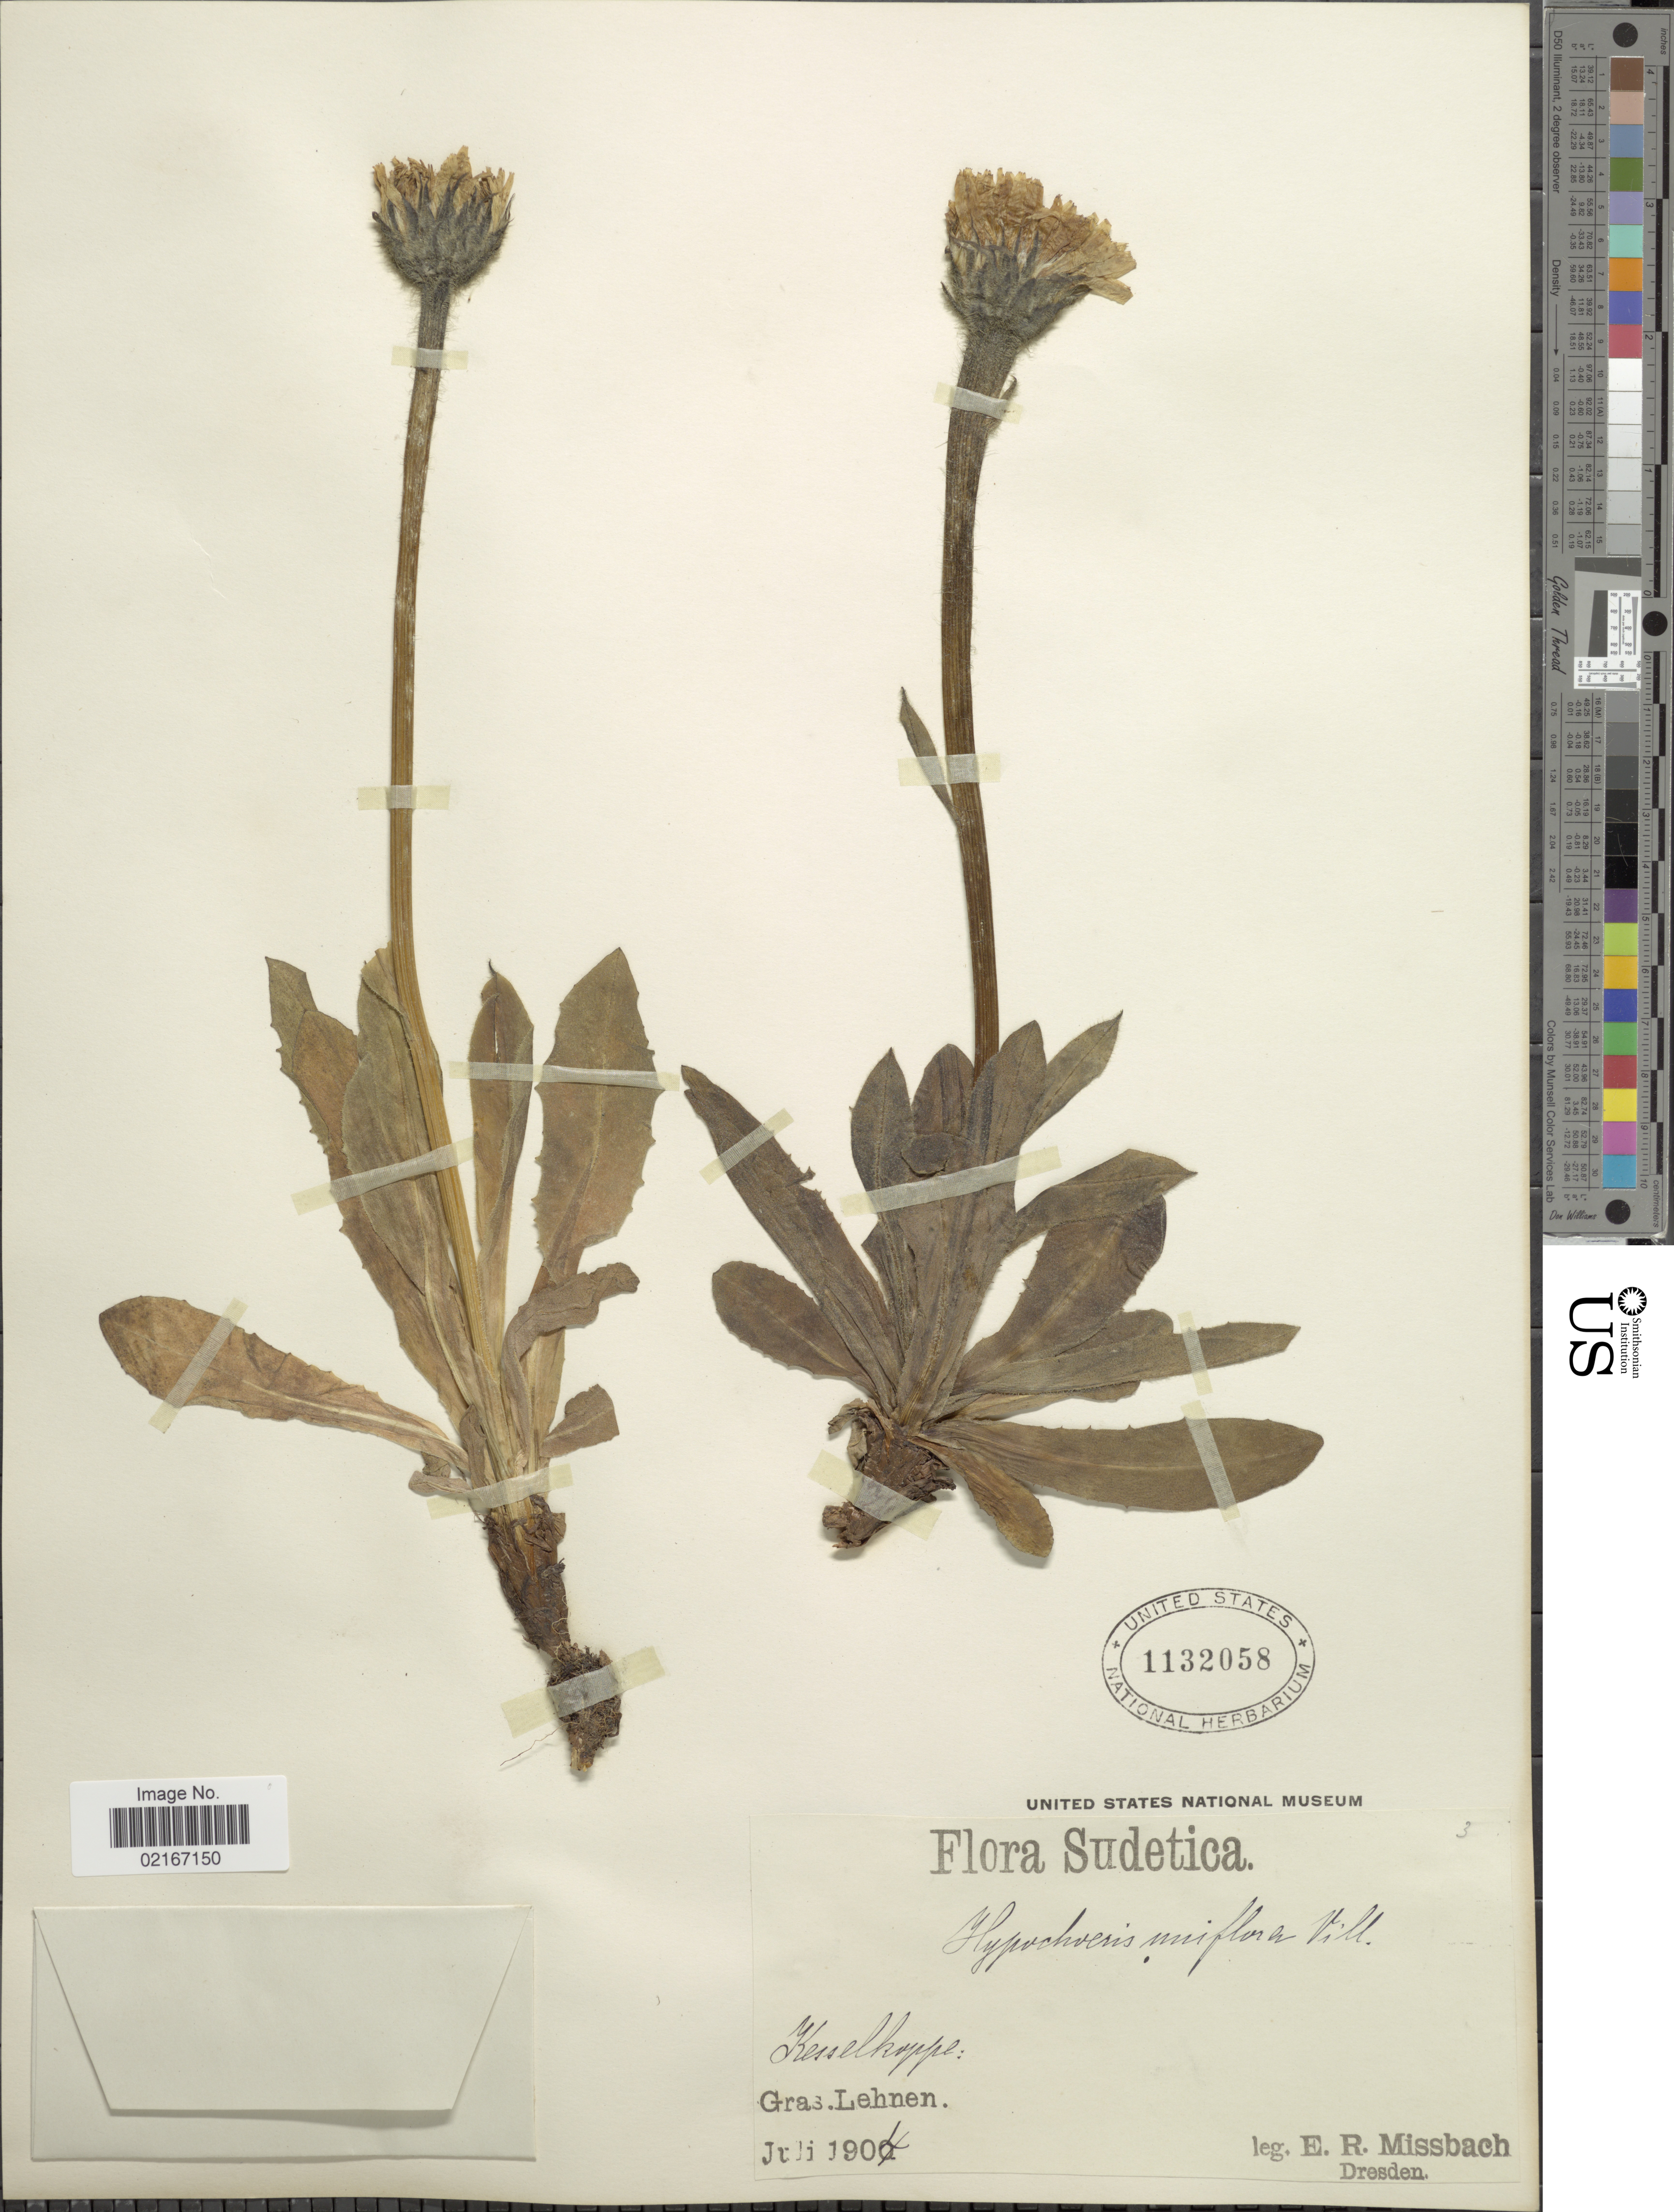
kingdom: Plantae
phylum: Tracheophyta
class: Magnoliopsida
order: Asterales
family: Asteraceae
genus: Hypochaeris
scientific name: Hypochaeris uniflora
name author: Vill.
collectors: E. Missbach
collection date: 1904-07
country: Czechia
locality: Gras. Lehnen, Kesselkoppe; Sudetica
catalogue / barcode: US 1132058